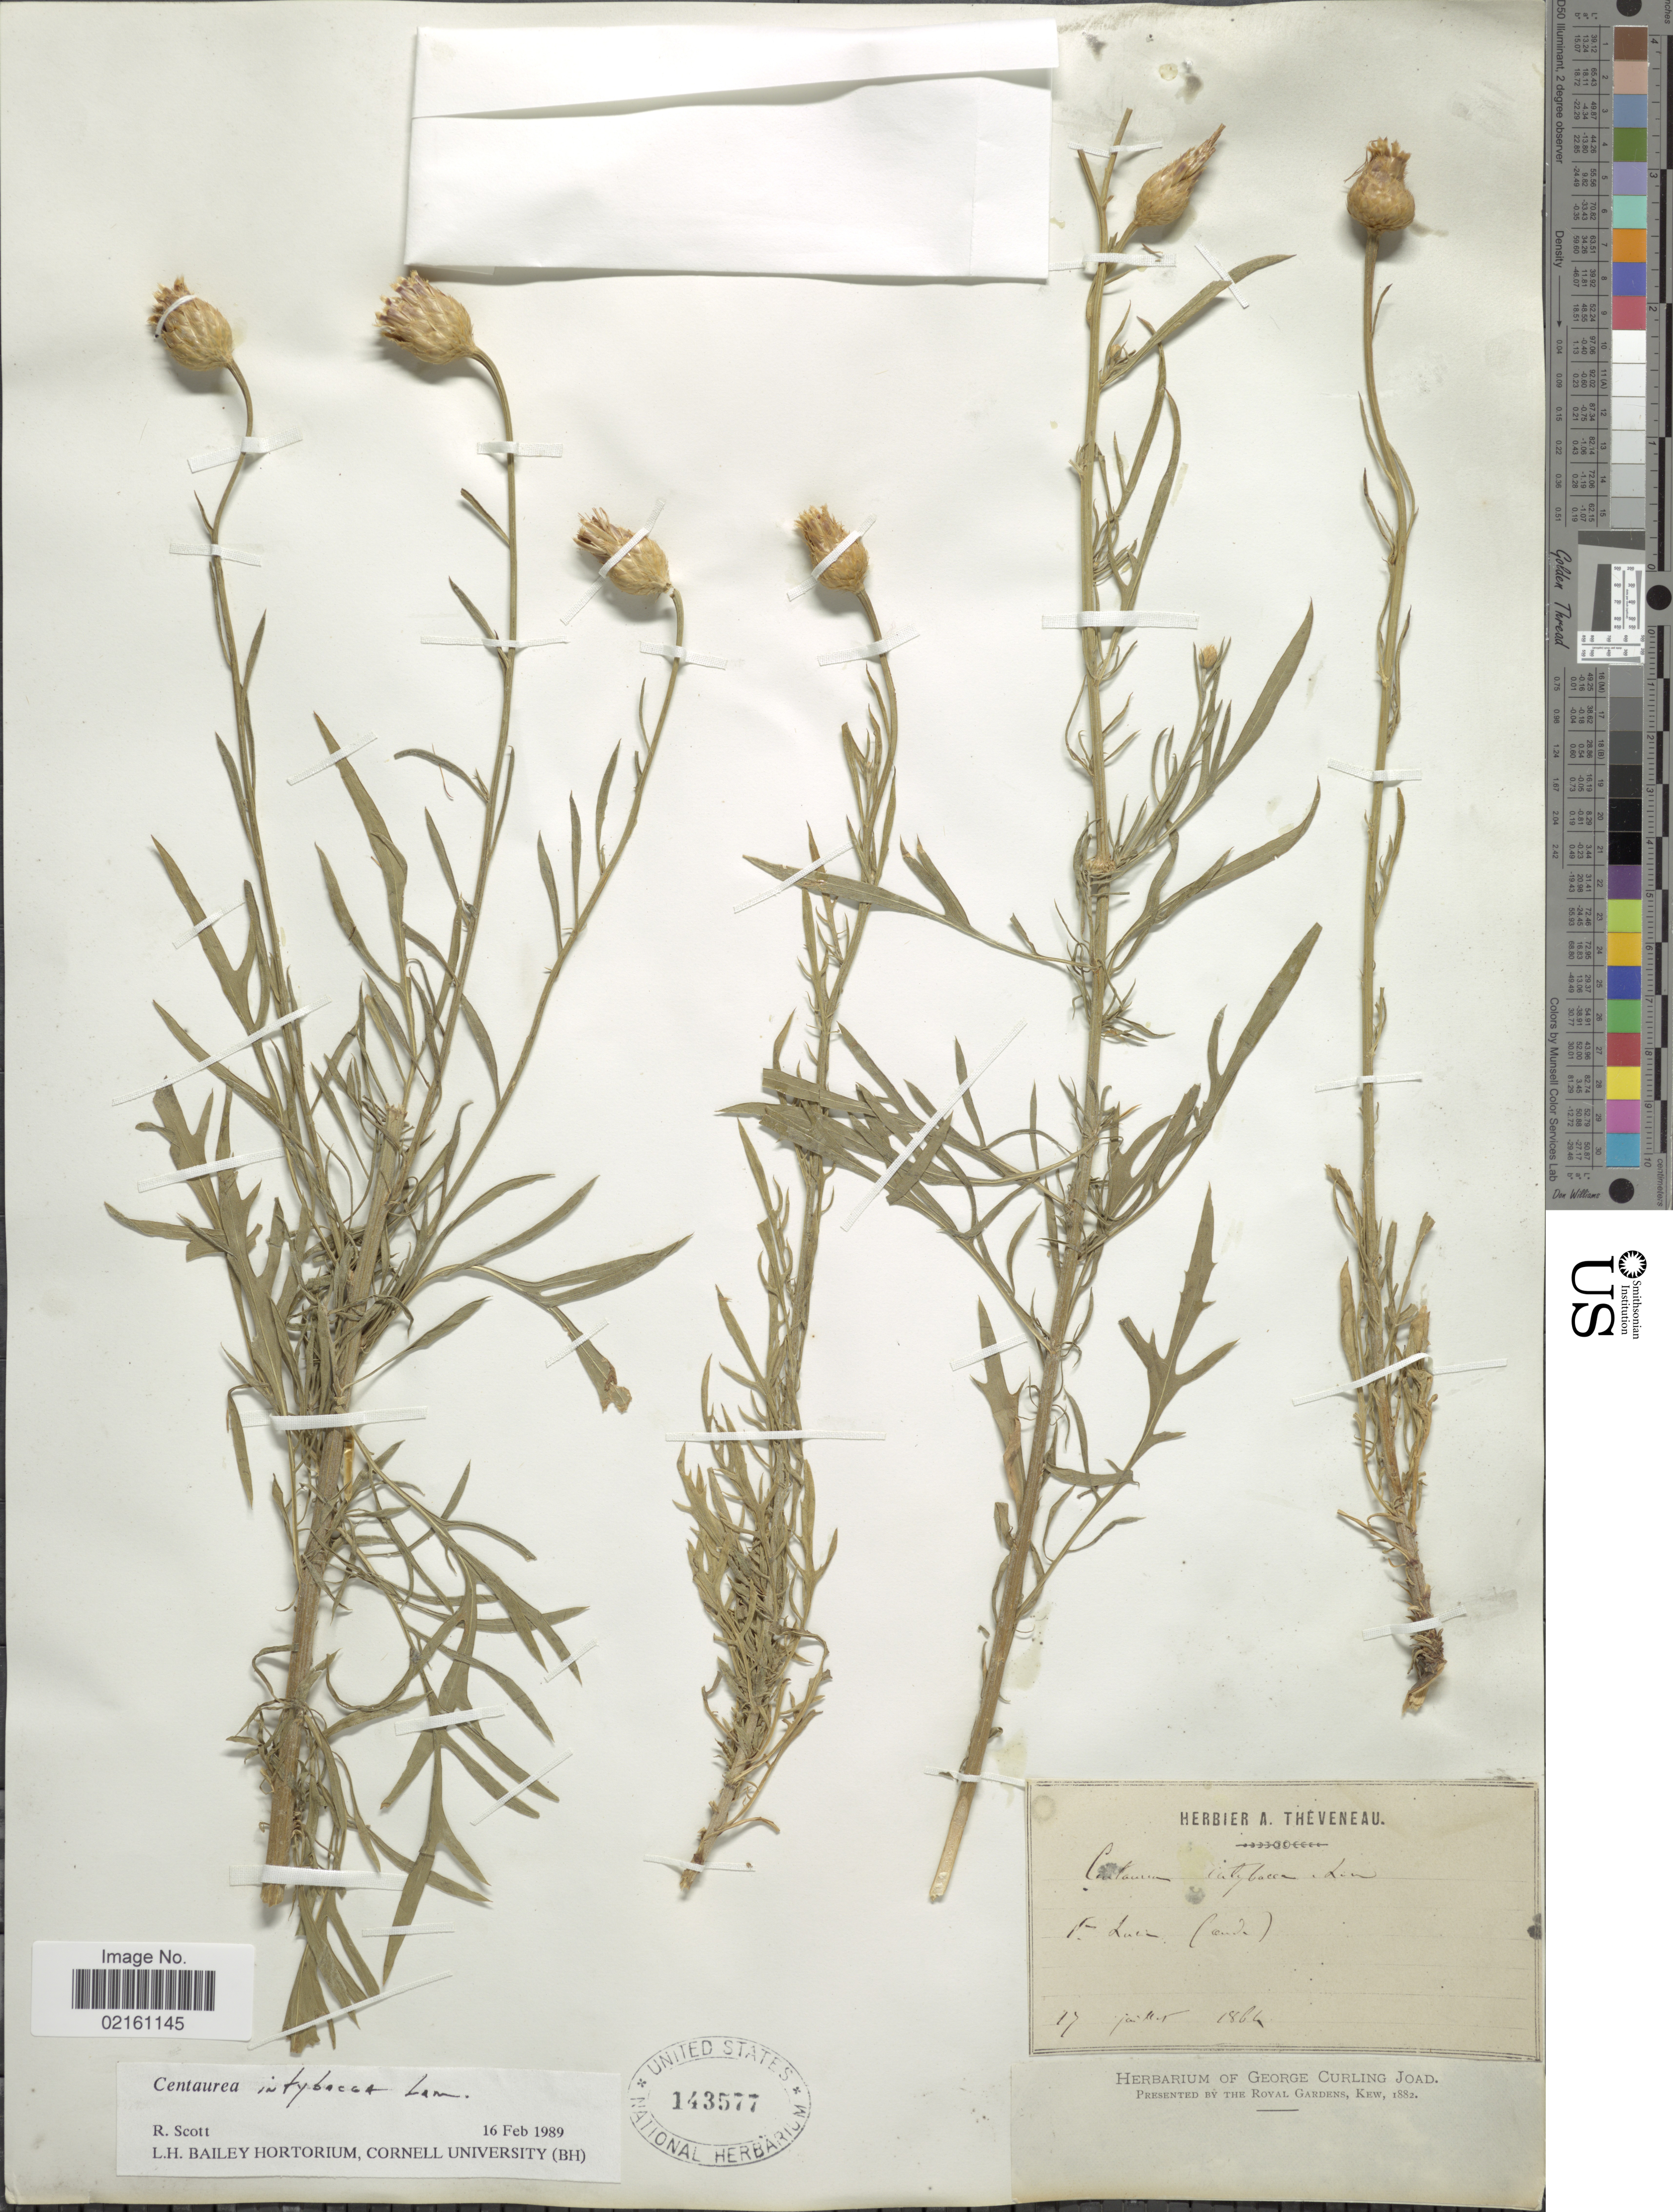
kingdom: Plantae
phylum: Tracheophyta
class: Magnoliopsida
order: Asterales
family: Asteraceae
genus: Cheirolophus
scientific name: Cheirolophus intybaceus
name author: (Lam.) Dostál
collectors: ex herb. A. Theveneau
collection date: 1864-07-17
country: France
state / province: Corsica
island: Corse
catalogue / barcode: US 143577